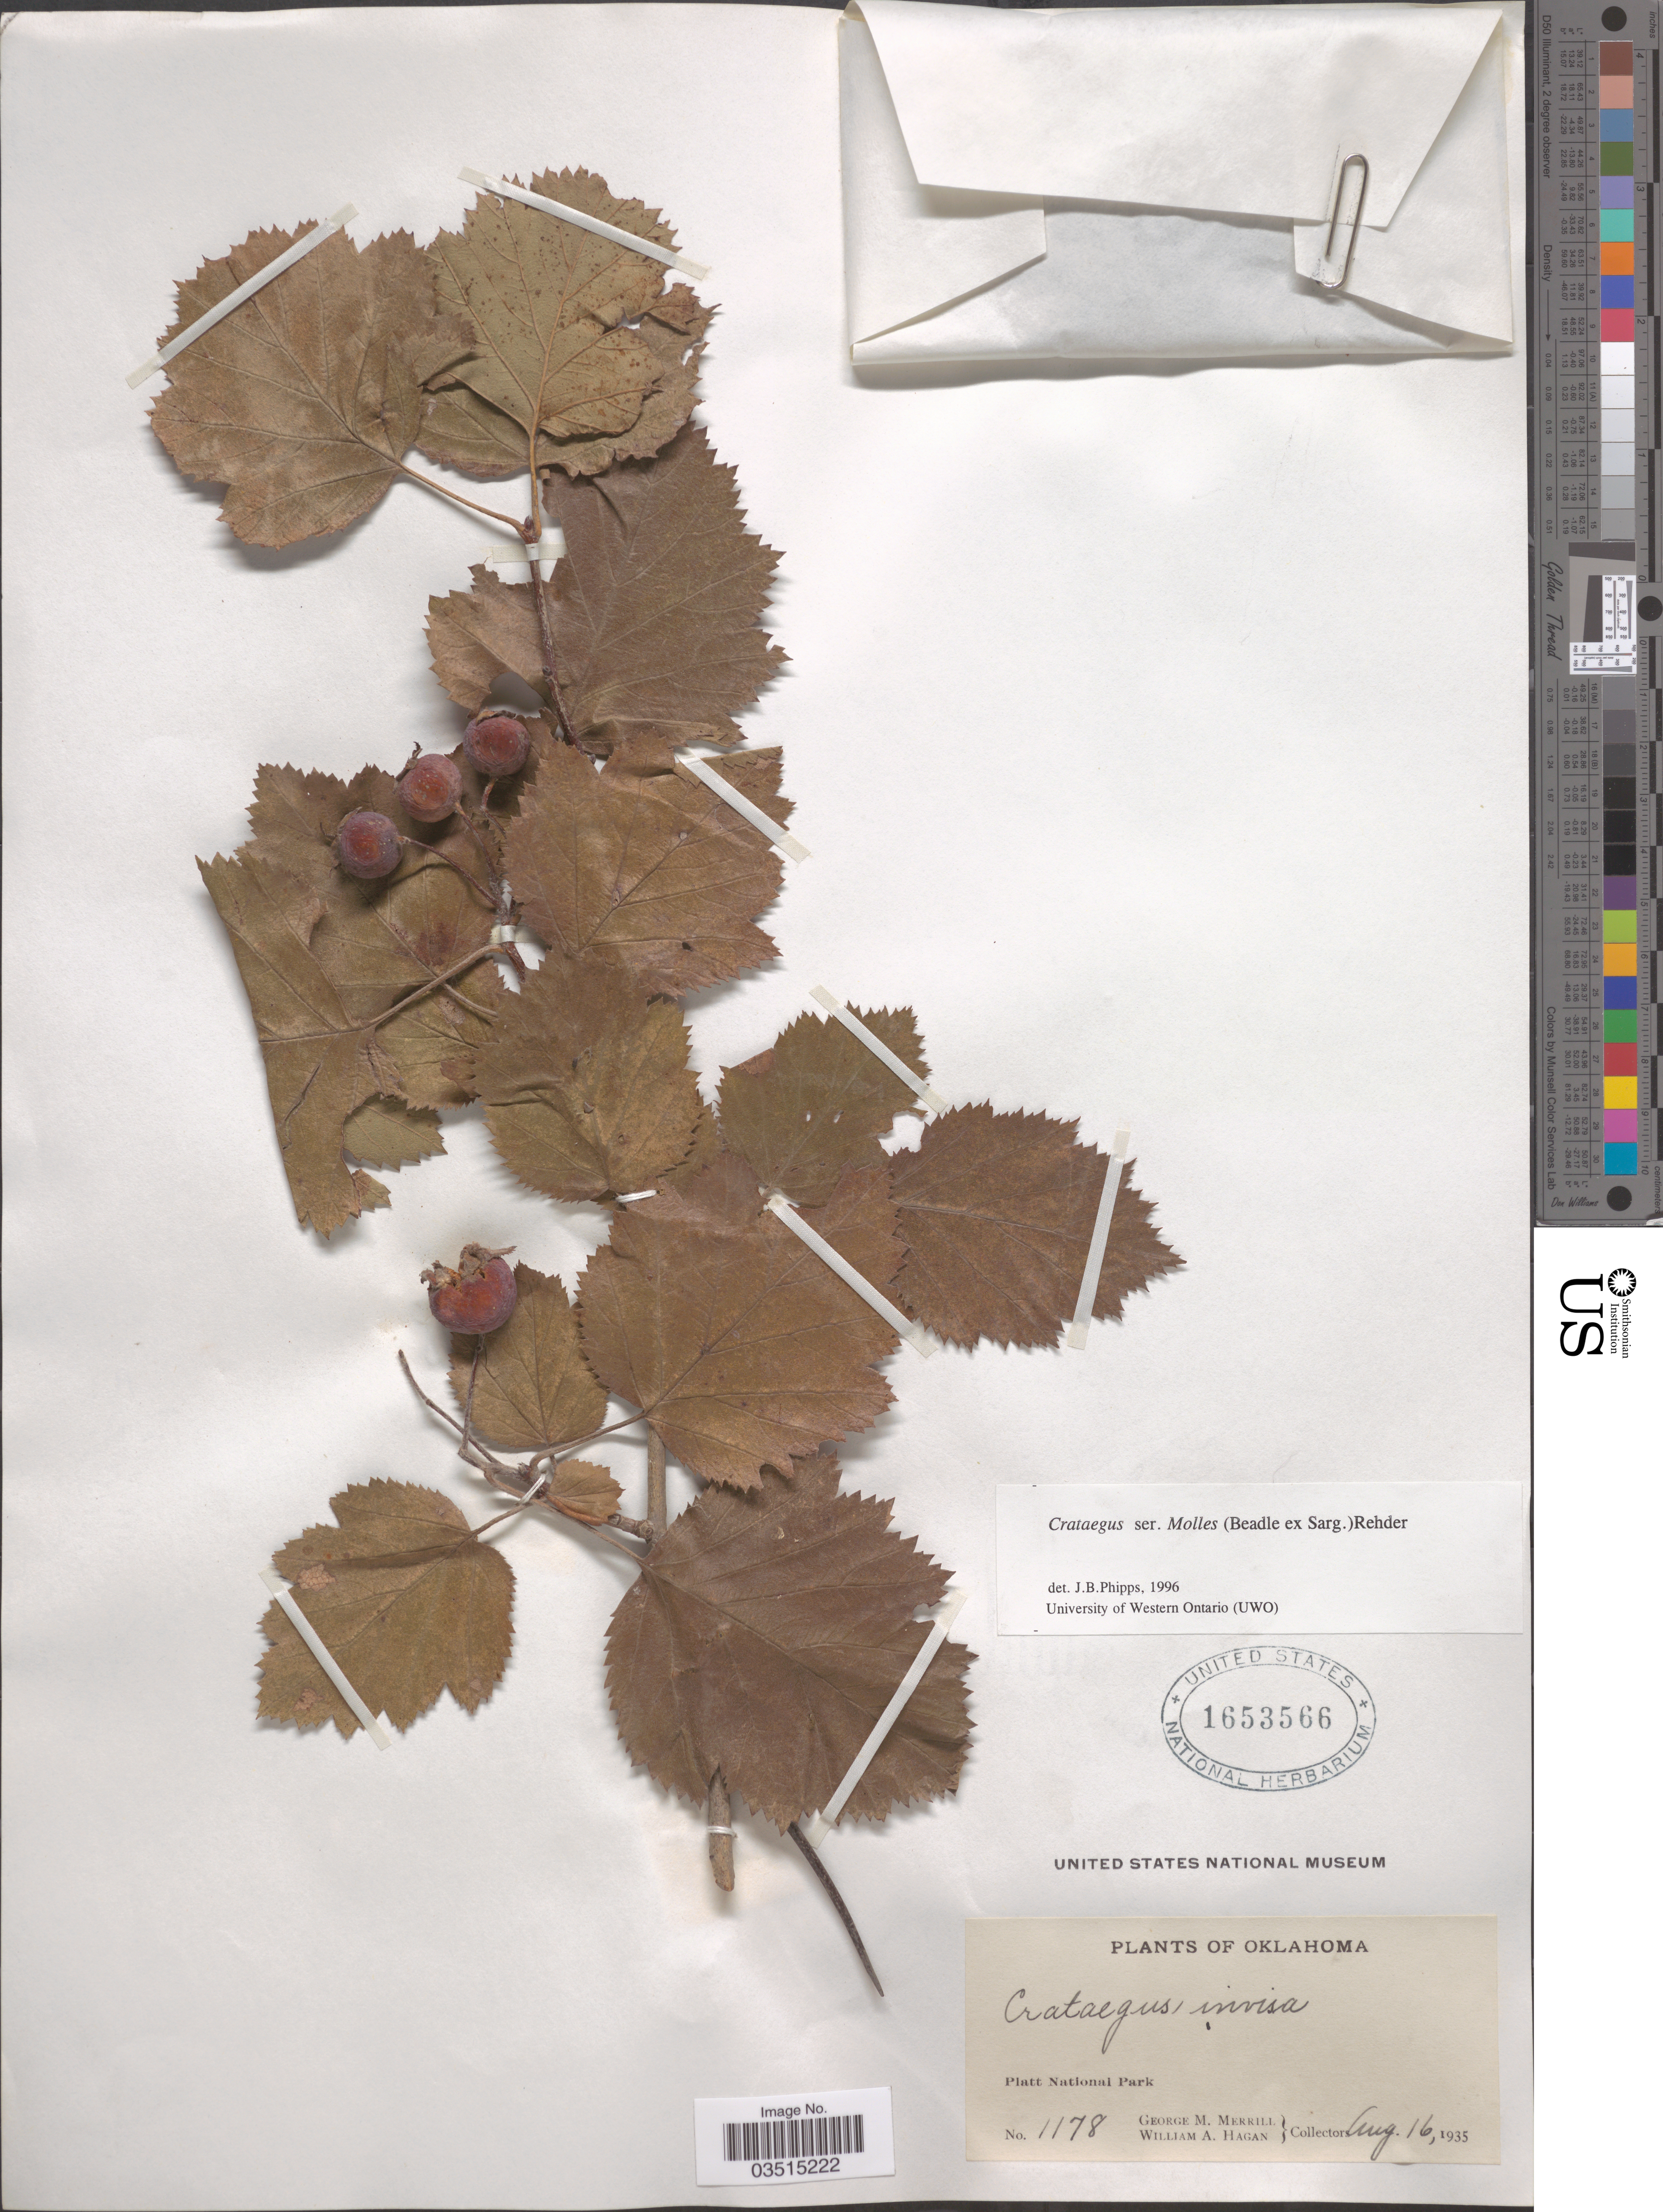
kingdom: Plantae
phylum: Tracheophyta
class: Magnoliopsida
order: Rosales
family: Rosaceae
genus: Crataegus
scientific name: Crataegus invisa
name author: Sarg.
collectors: G. M. Merrill & W. Hagan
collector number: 1178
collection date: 1935-08-16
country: United States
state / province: Oklahoma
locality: Platt National Park.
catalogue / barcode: US 1653566